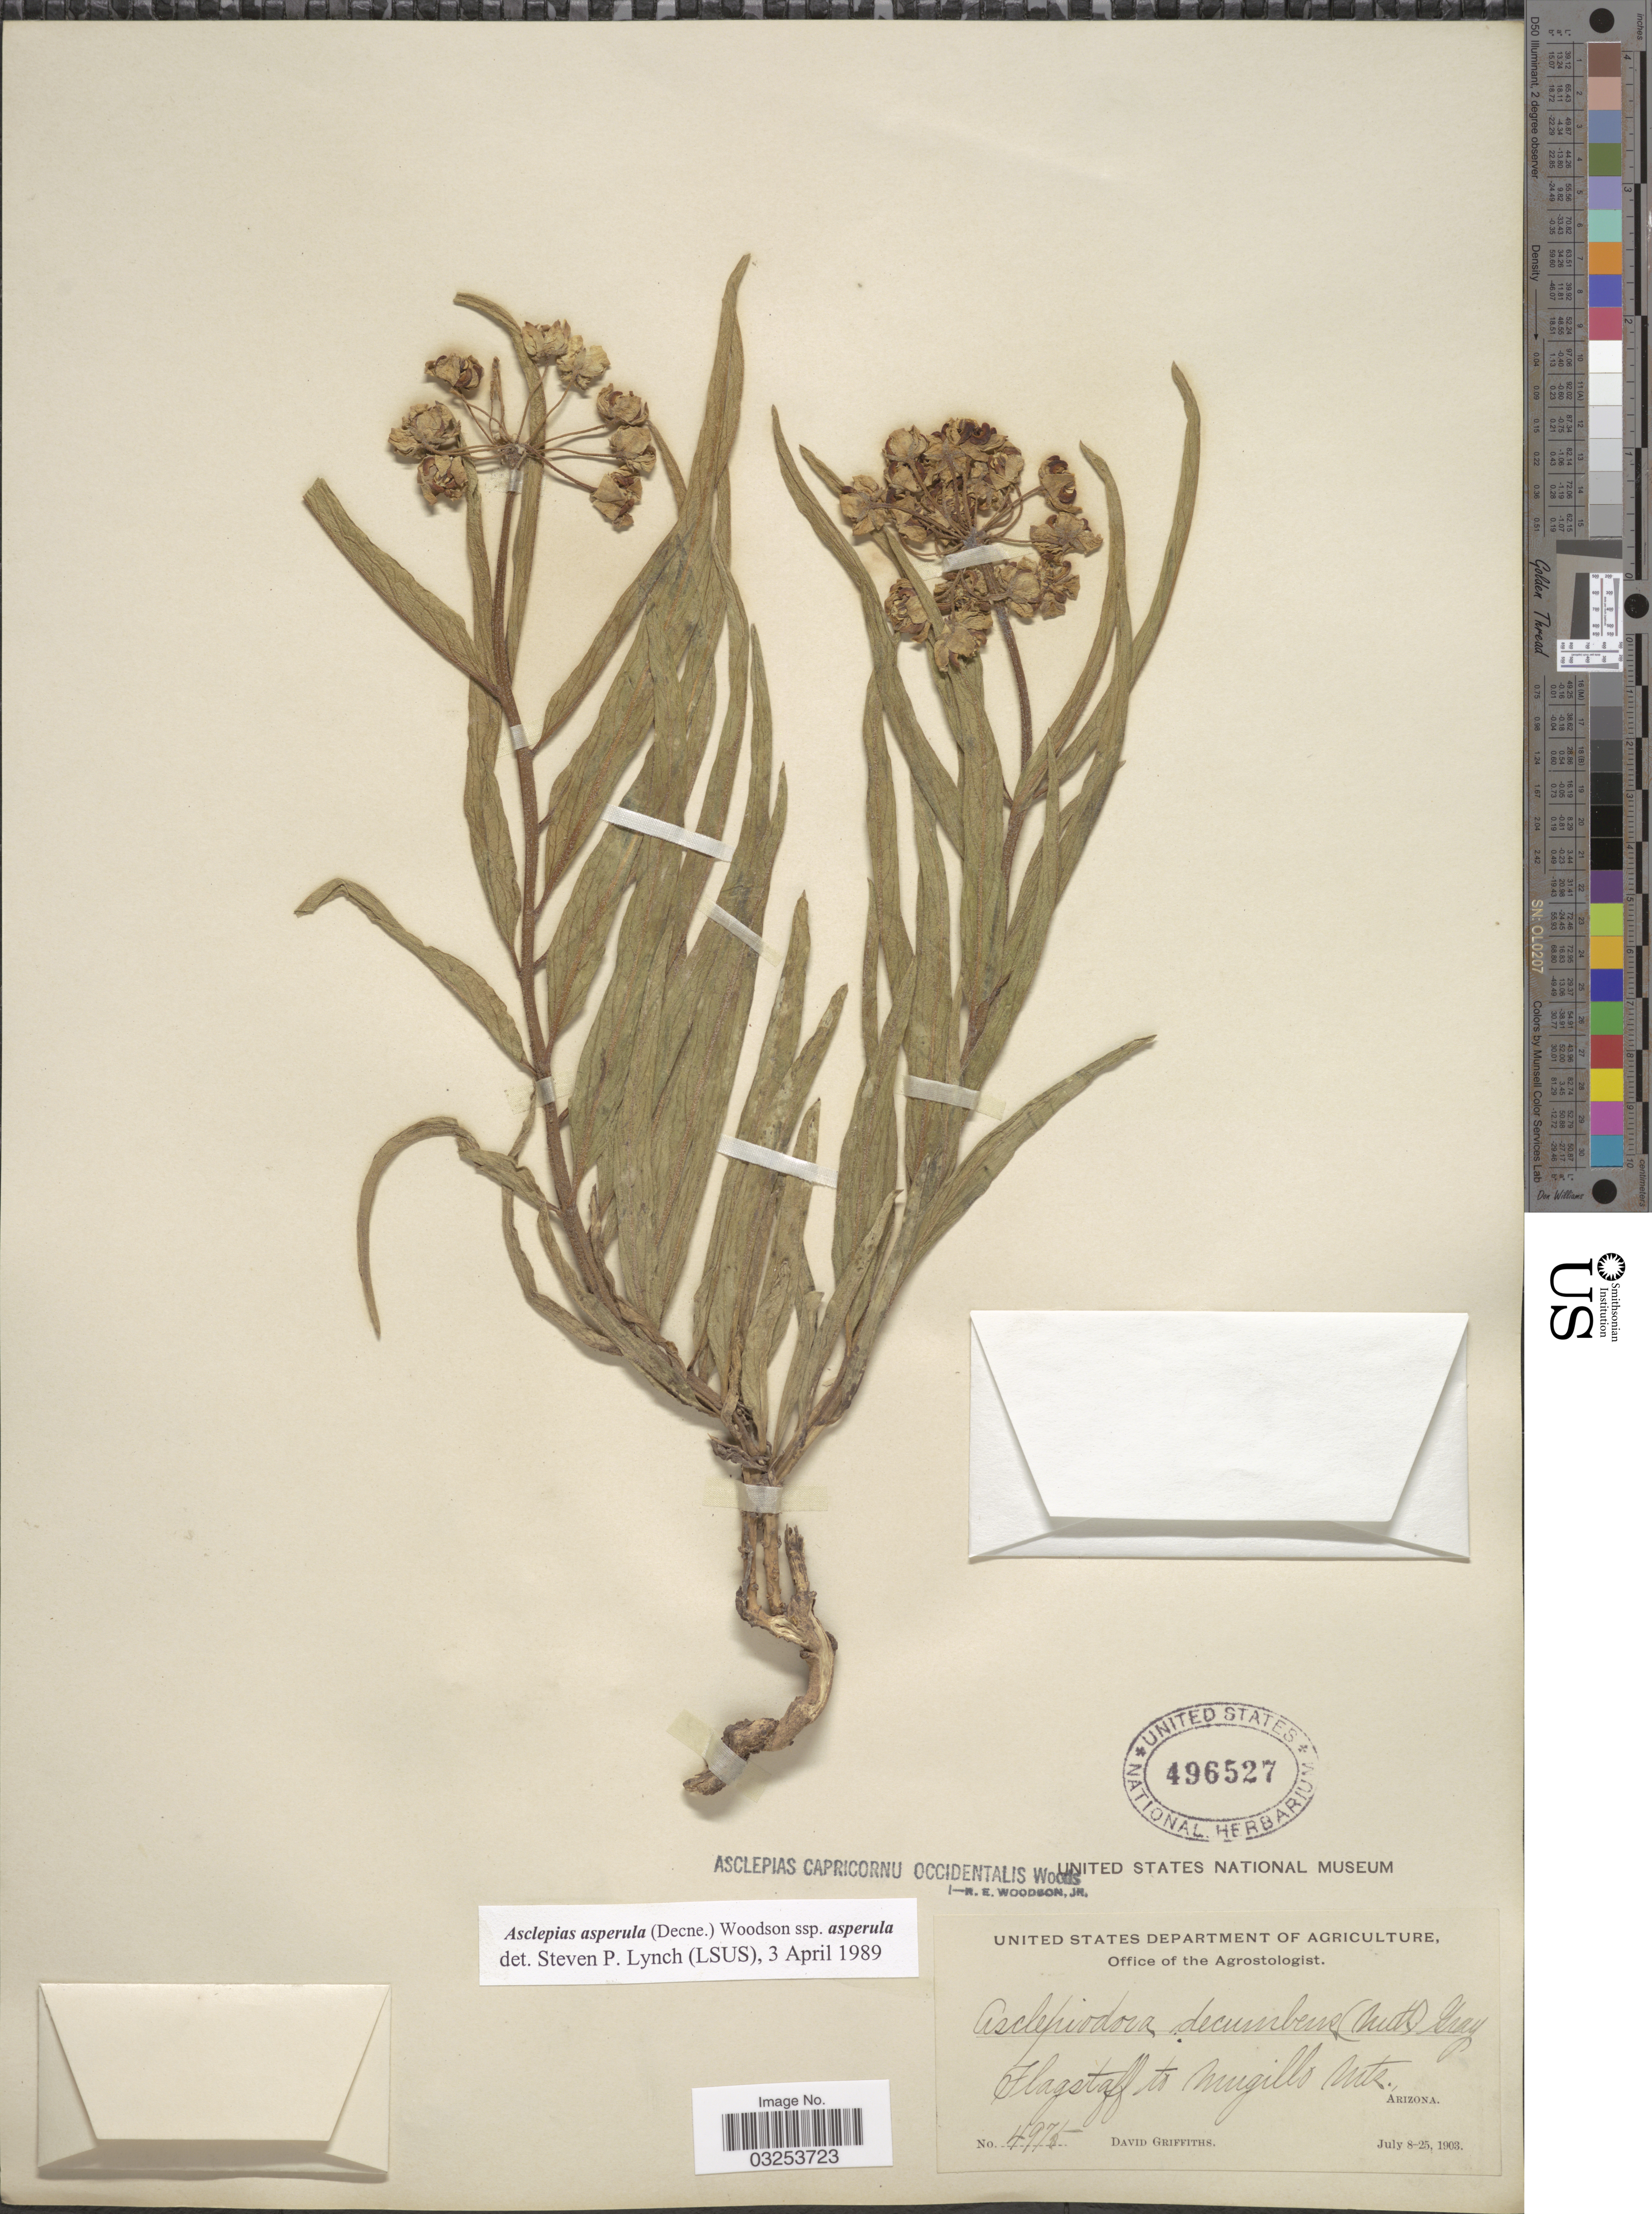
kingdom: Plantae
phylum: Tracheophyta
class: Magnoliopsida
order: Gentianales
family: Apocynaceae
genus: Asclepias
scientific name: Asclepias asperula subsp. asperula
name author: (Decne.) Woodson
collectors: D. Griffiths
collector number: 4975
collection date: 1903-07-08/1903-07-25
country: United States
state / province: Arizona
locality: Flagstaff to Mugillo Mts.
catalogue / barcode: US 496527